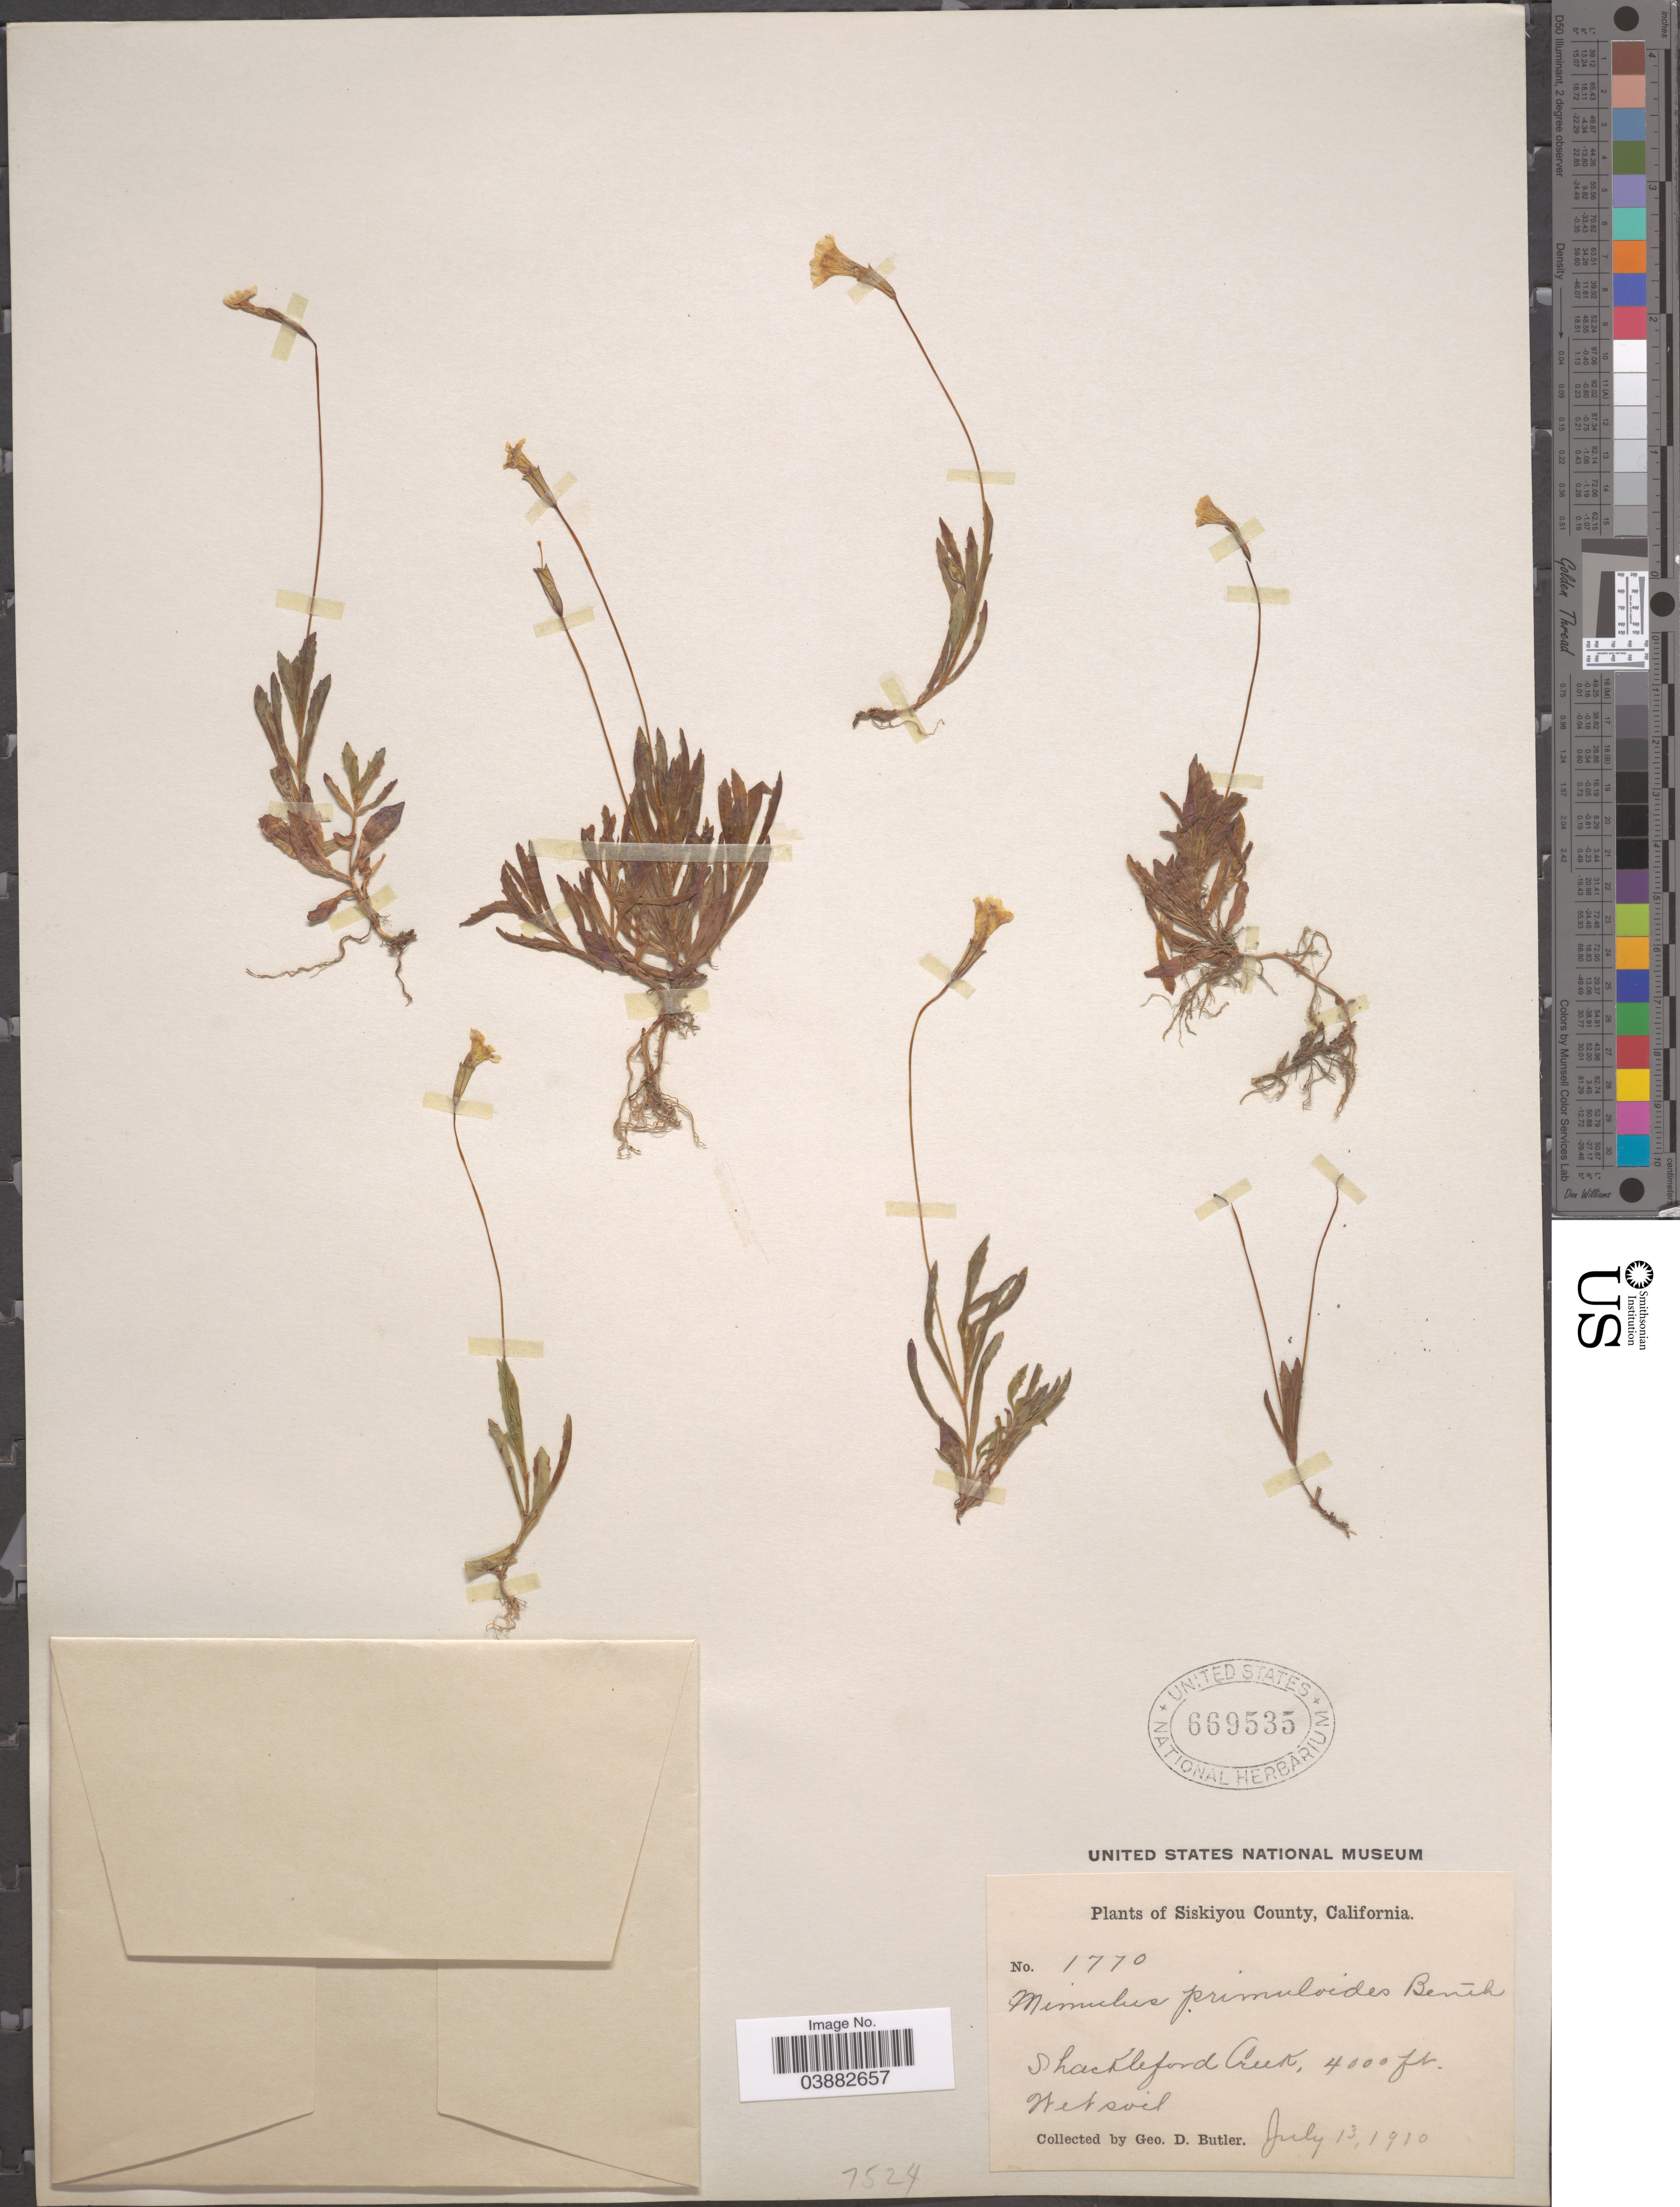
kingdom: Plantae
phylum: Tracheophyta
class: Magnoliopsida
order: Lamiales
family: Phrymaceae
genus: Mimulus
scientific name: Mimulus primuloides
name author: Benth.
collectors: G. D. Butler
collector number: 1770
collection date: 1910-07-13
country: United States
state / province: California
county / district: Siskiyou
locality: Siskiyou County. Shackleford Creek.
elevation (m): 1219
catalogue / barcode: US 669535